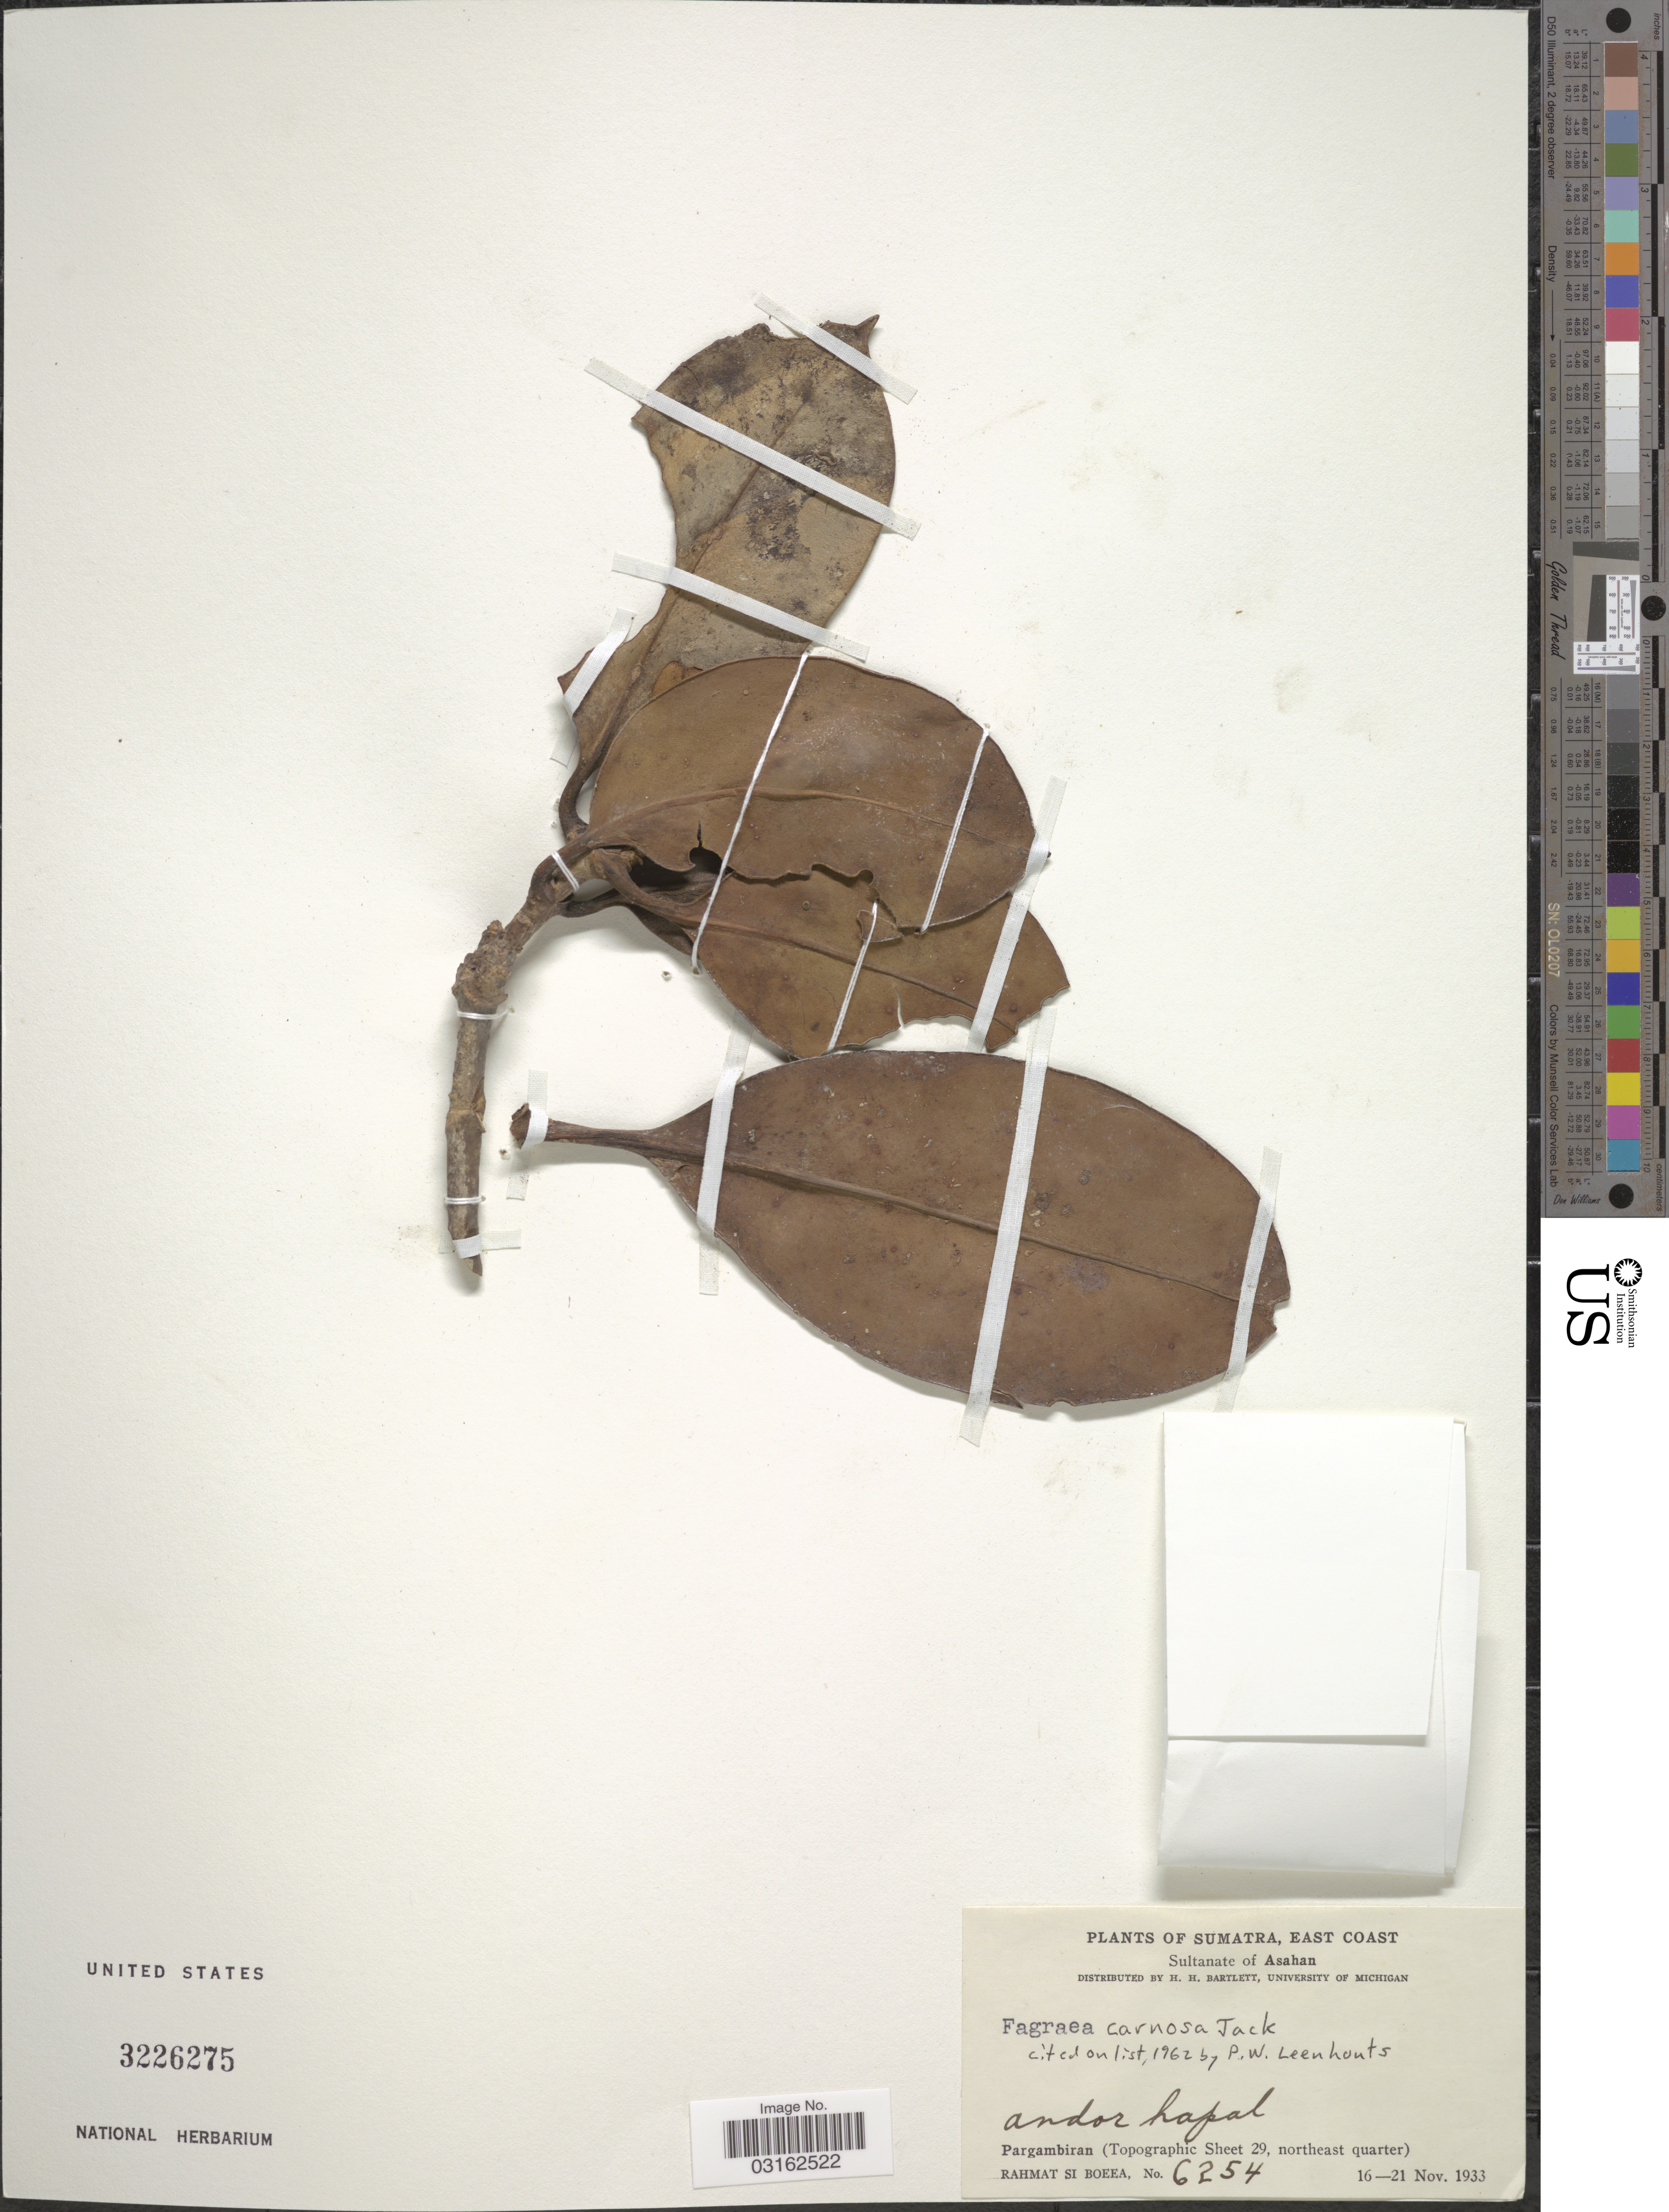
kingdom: Plantae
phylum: Tracheophyta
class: Magnoliopsida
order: Gentianales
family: Gentianaceae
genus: Fagraea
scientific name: Fagraea carnosa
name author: Jack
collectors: Rahmat Si Boeea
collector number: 6254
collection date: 1933-11-16/1933-11-21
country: Indonesia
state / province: Sumatra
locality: East Coast. Sultanate of Asahan. Pargambiran (Topographic Sheet 29, northeast quarter).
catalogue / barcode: US 3226275